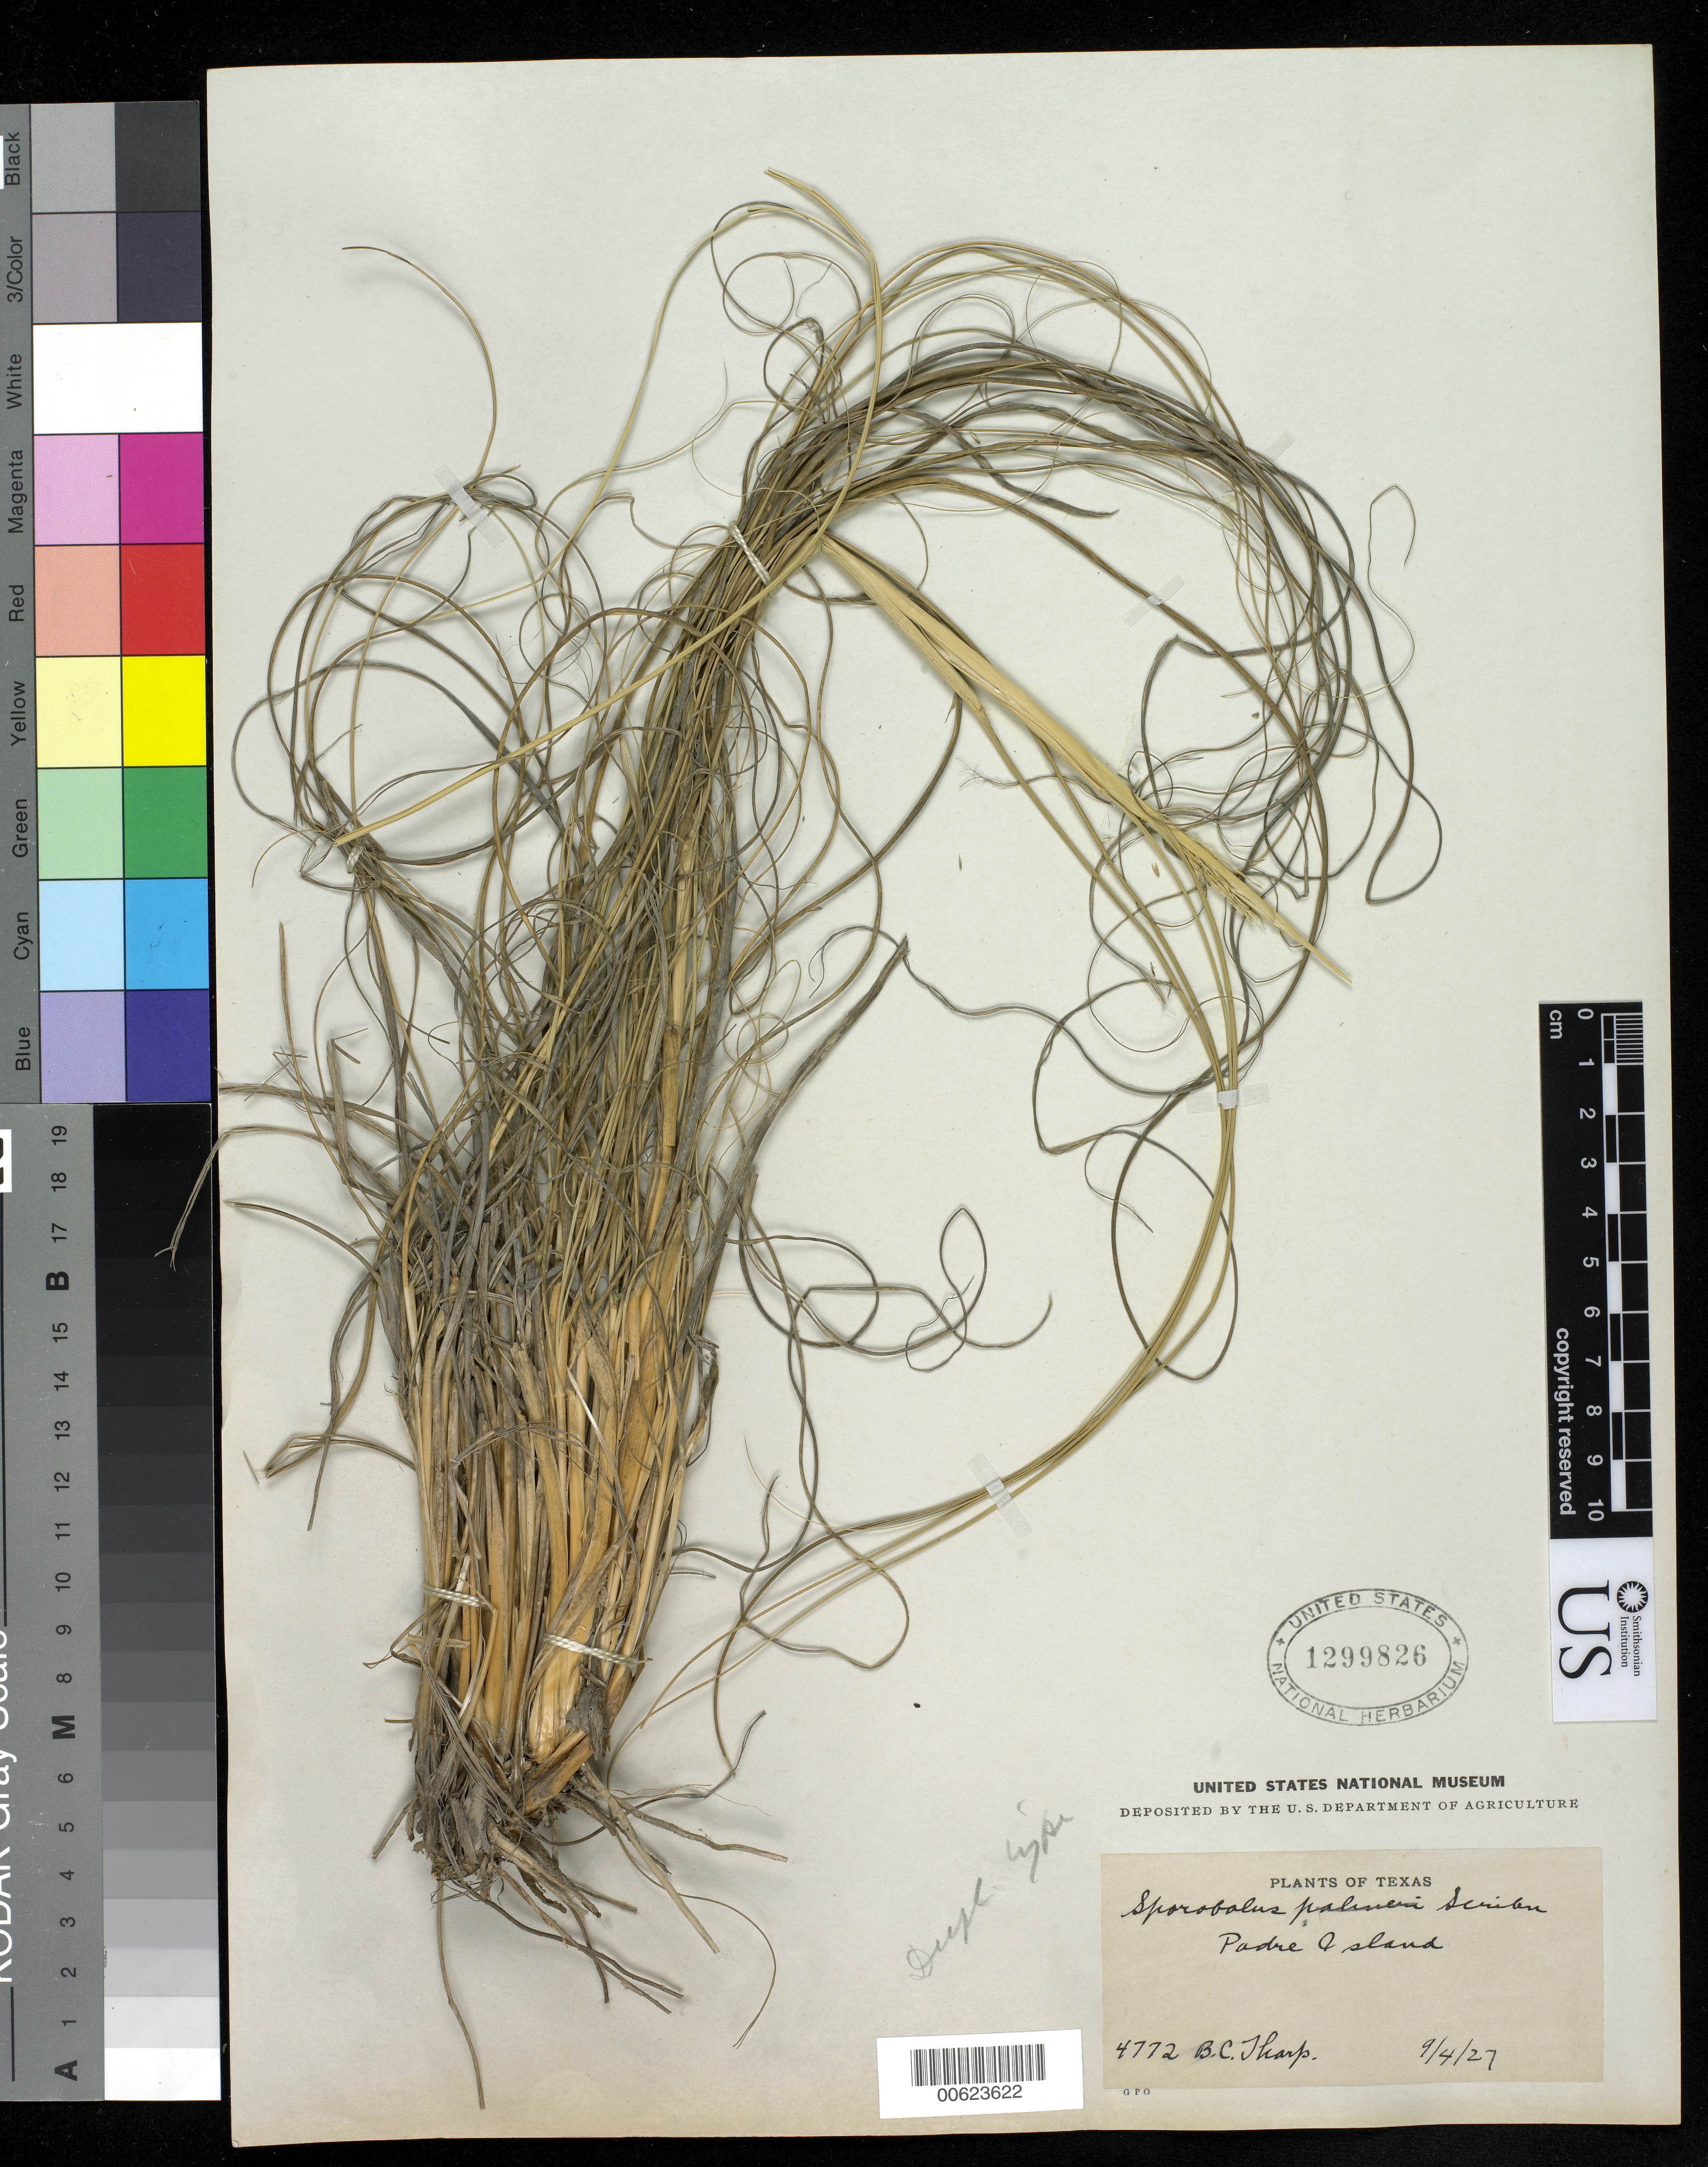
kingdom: Plantae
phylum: Tracheophyta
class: Liliopsida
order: Poales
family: Poaceae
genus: Sporobolus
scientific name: Sporobolus tharpii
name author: Hitchc.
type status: Isotype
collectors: B. C. Tharp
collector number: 4772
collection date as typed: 09 Apr 1927 or 04 Sep 1927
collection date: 1927-04-09 or 1927-09-04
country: United States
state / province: Texas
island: Padre Island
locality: Island.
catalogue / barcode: US 1299826